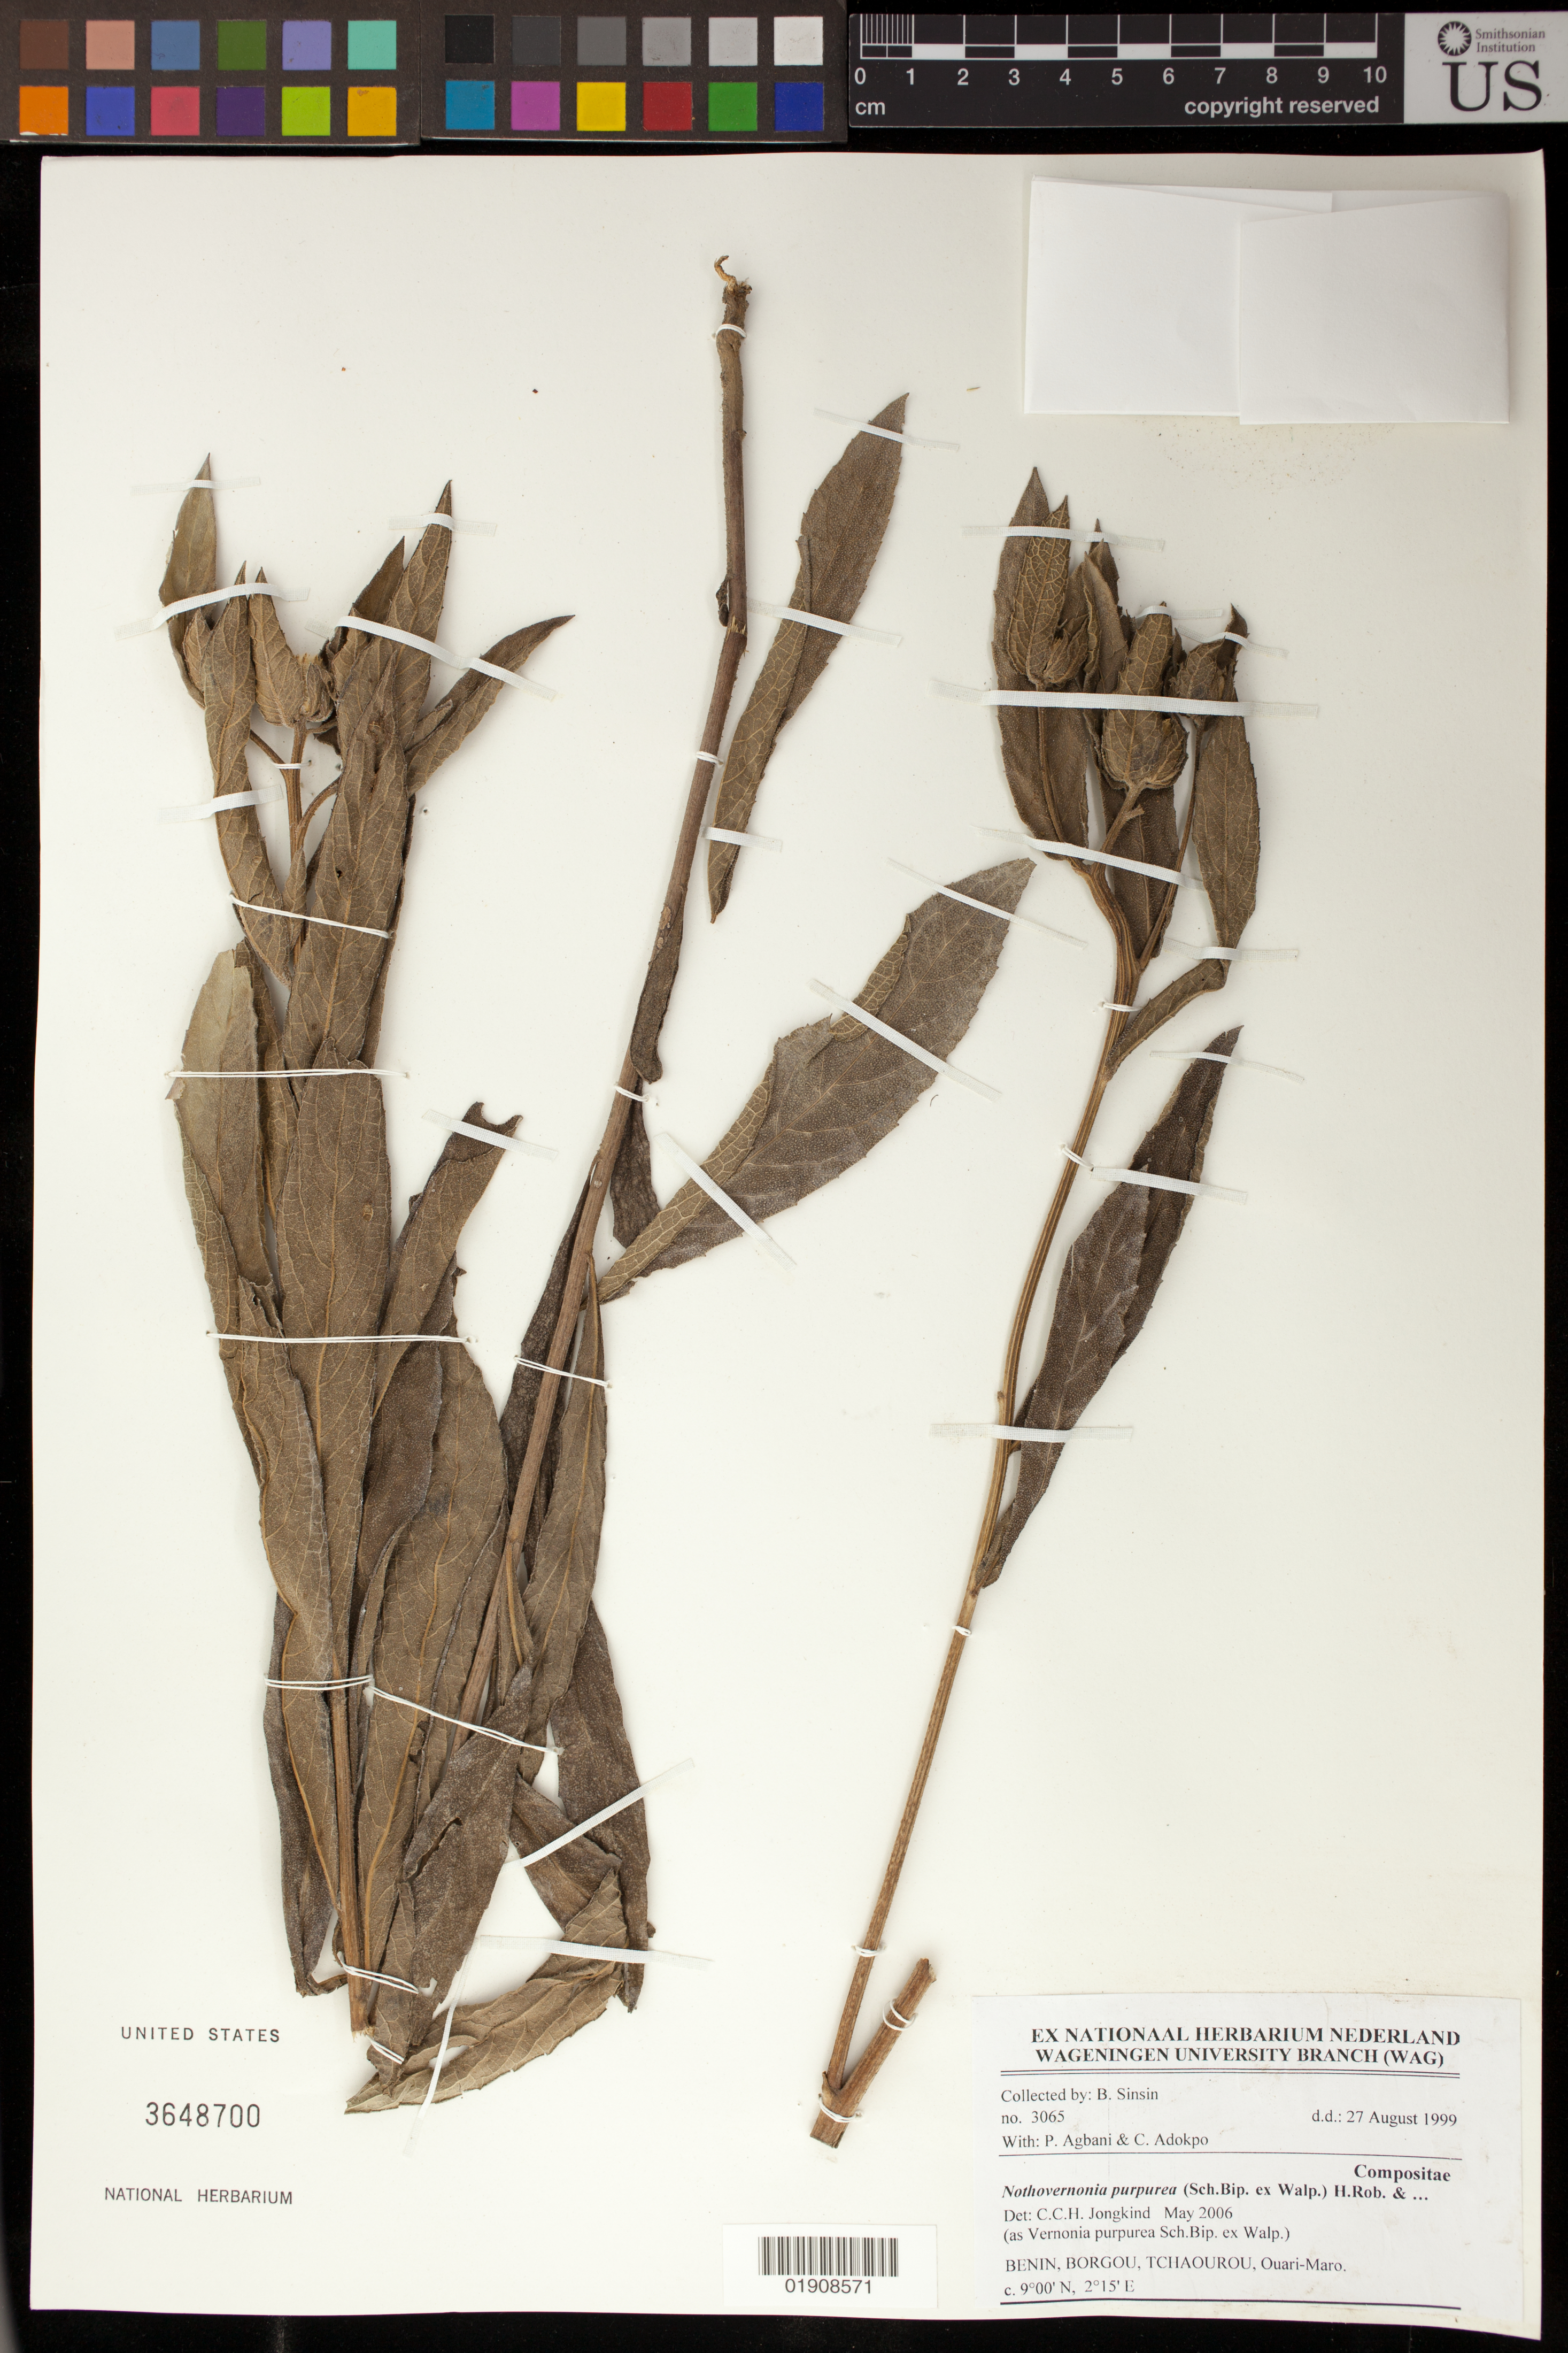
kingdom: Plantae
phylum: Tracheophyta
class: Magnoliopsida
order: Asterales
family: Asteraceae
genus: Linzia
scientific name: Linzia purpurea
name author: (Sch. Bip. ex Walp.) Isawumi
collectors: B. Sinsin, P. Agbani & C. Adokpo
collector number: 3065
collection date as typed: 27 Aug 1999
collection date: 1999-08-27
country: Benin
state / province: Borgou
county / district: Tchaourou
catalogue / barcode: US 3648700